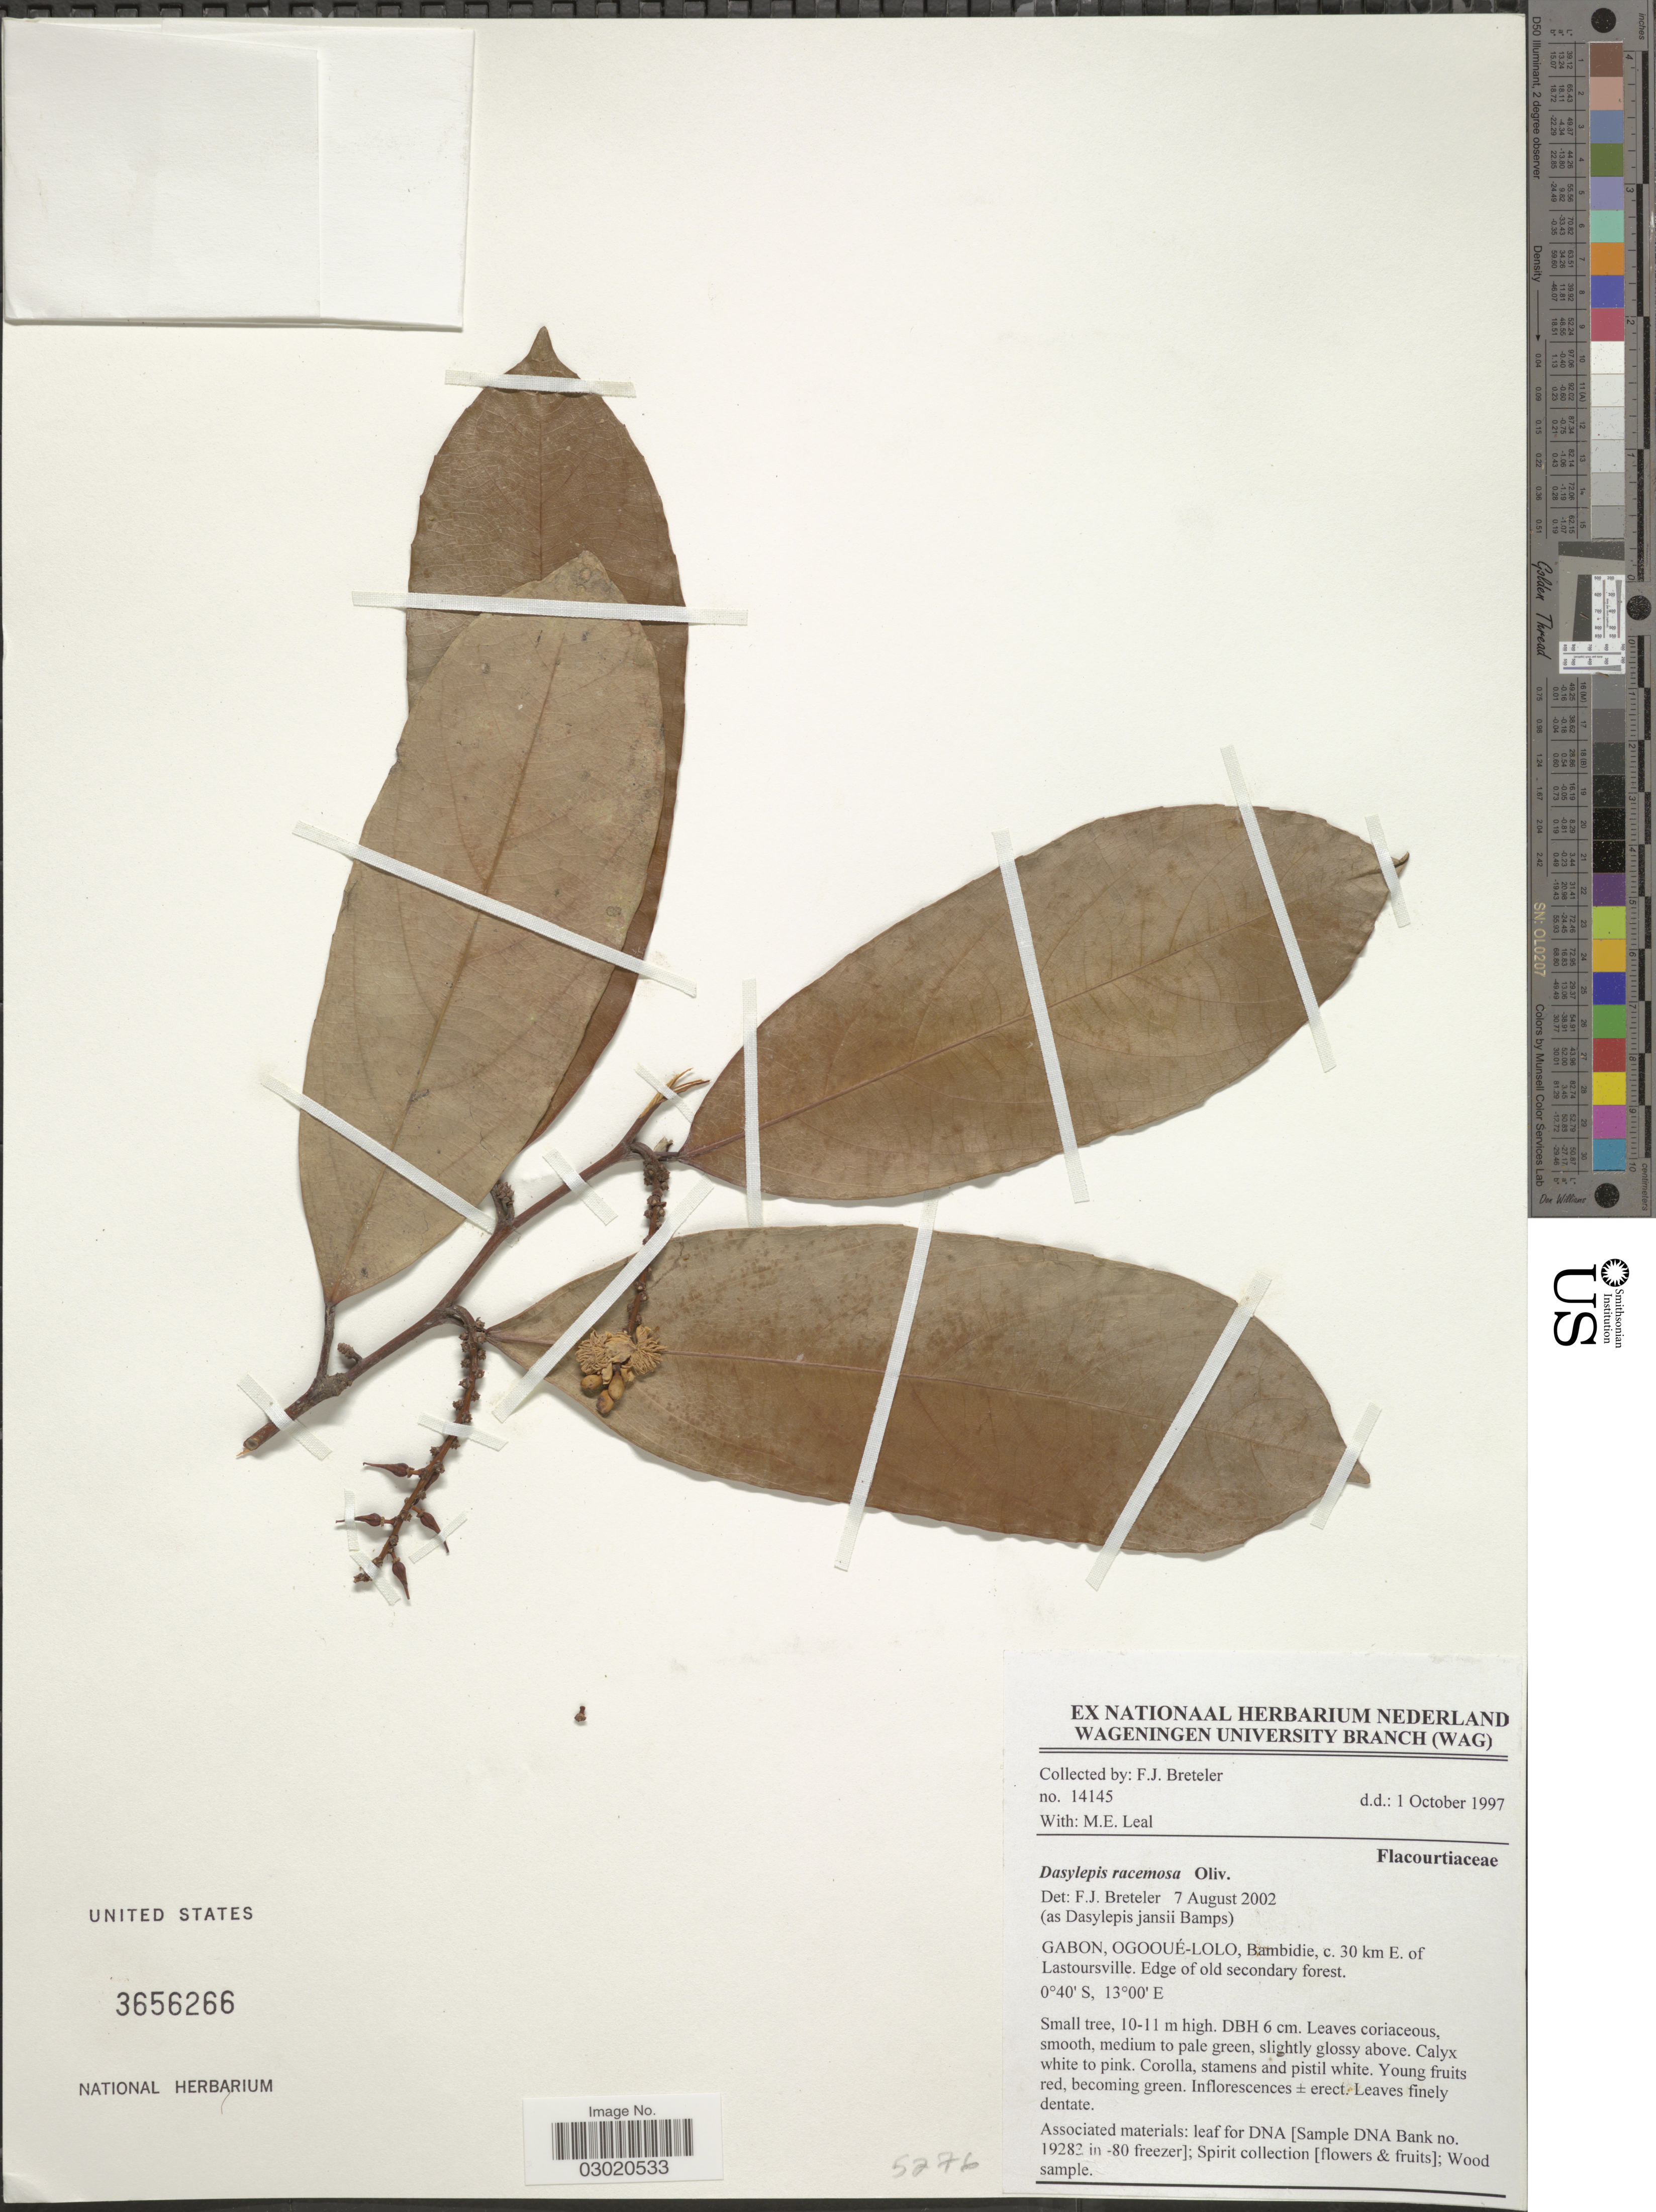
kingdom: Plantae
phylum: Tracheophyta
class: Magnoliopsida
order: Malpighiales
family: Achariaceae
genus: Dasylepis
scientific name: Dasylepis racemosa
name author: Oliv.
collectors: F. J. Breteler & M. E. Leal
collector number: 14145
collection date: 1997-10-01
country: Gabon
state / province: Ogooue-Lolo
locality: Bambidie, c. 30 km E. of Lastoursville.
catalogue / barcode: US 3656266